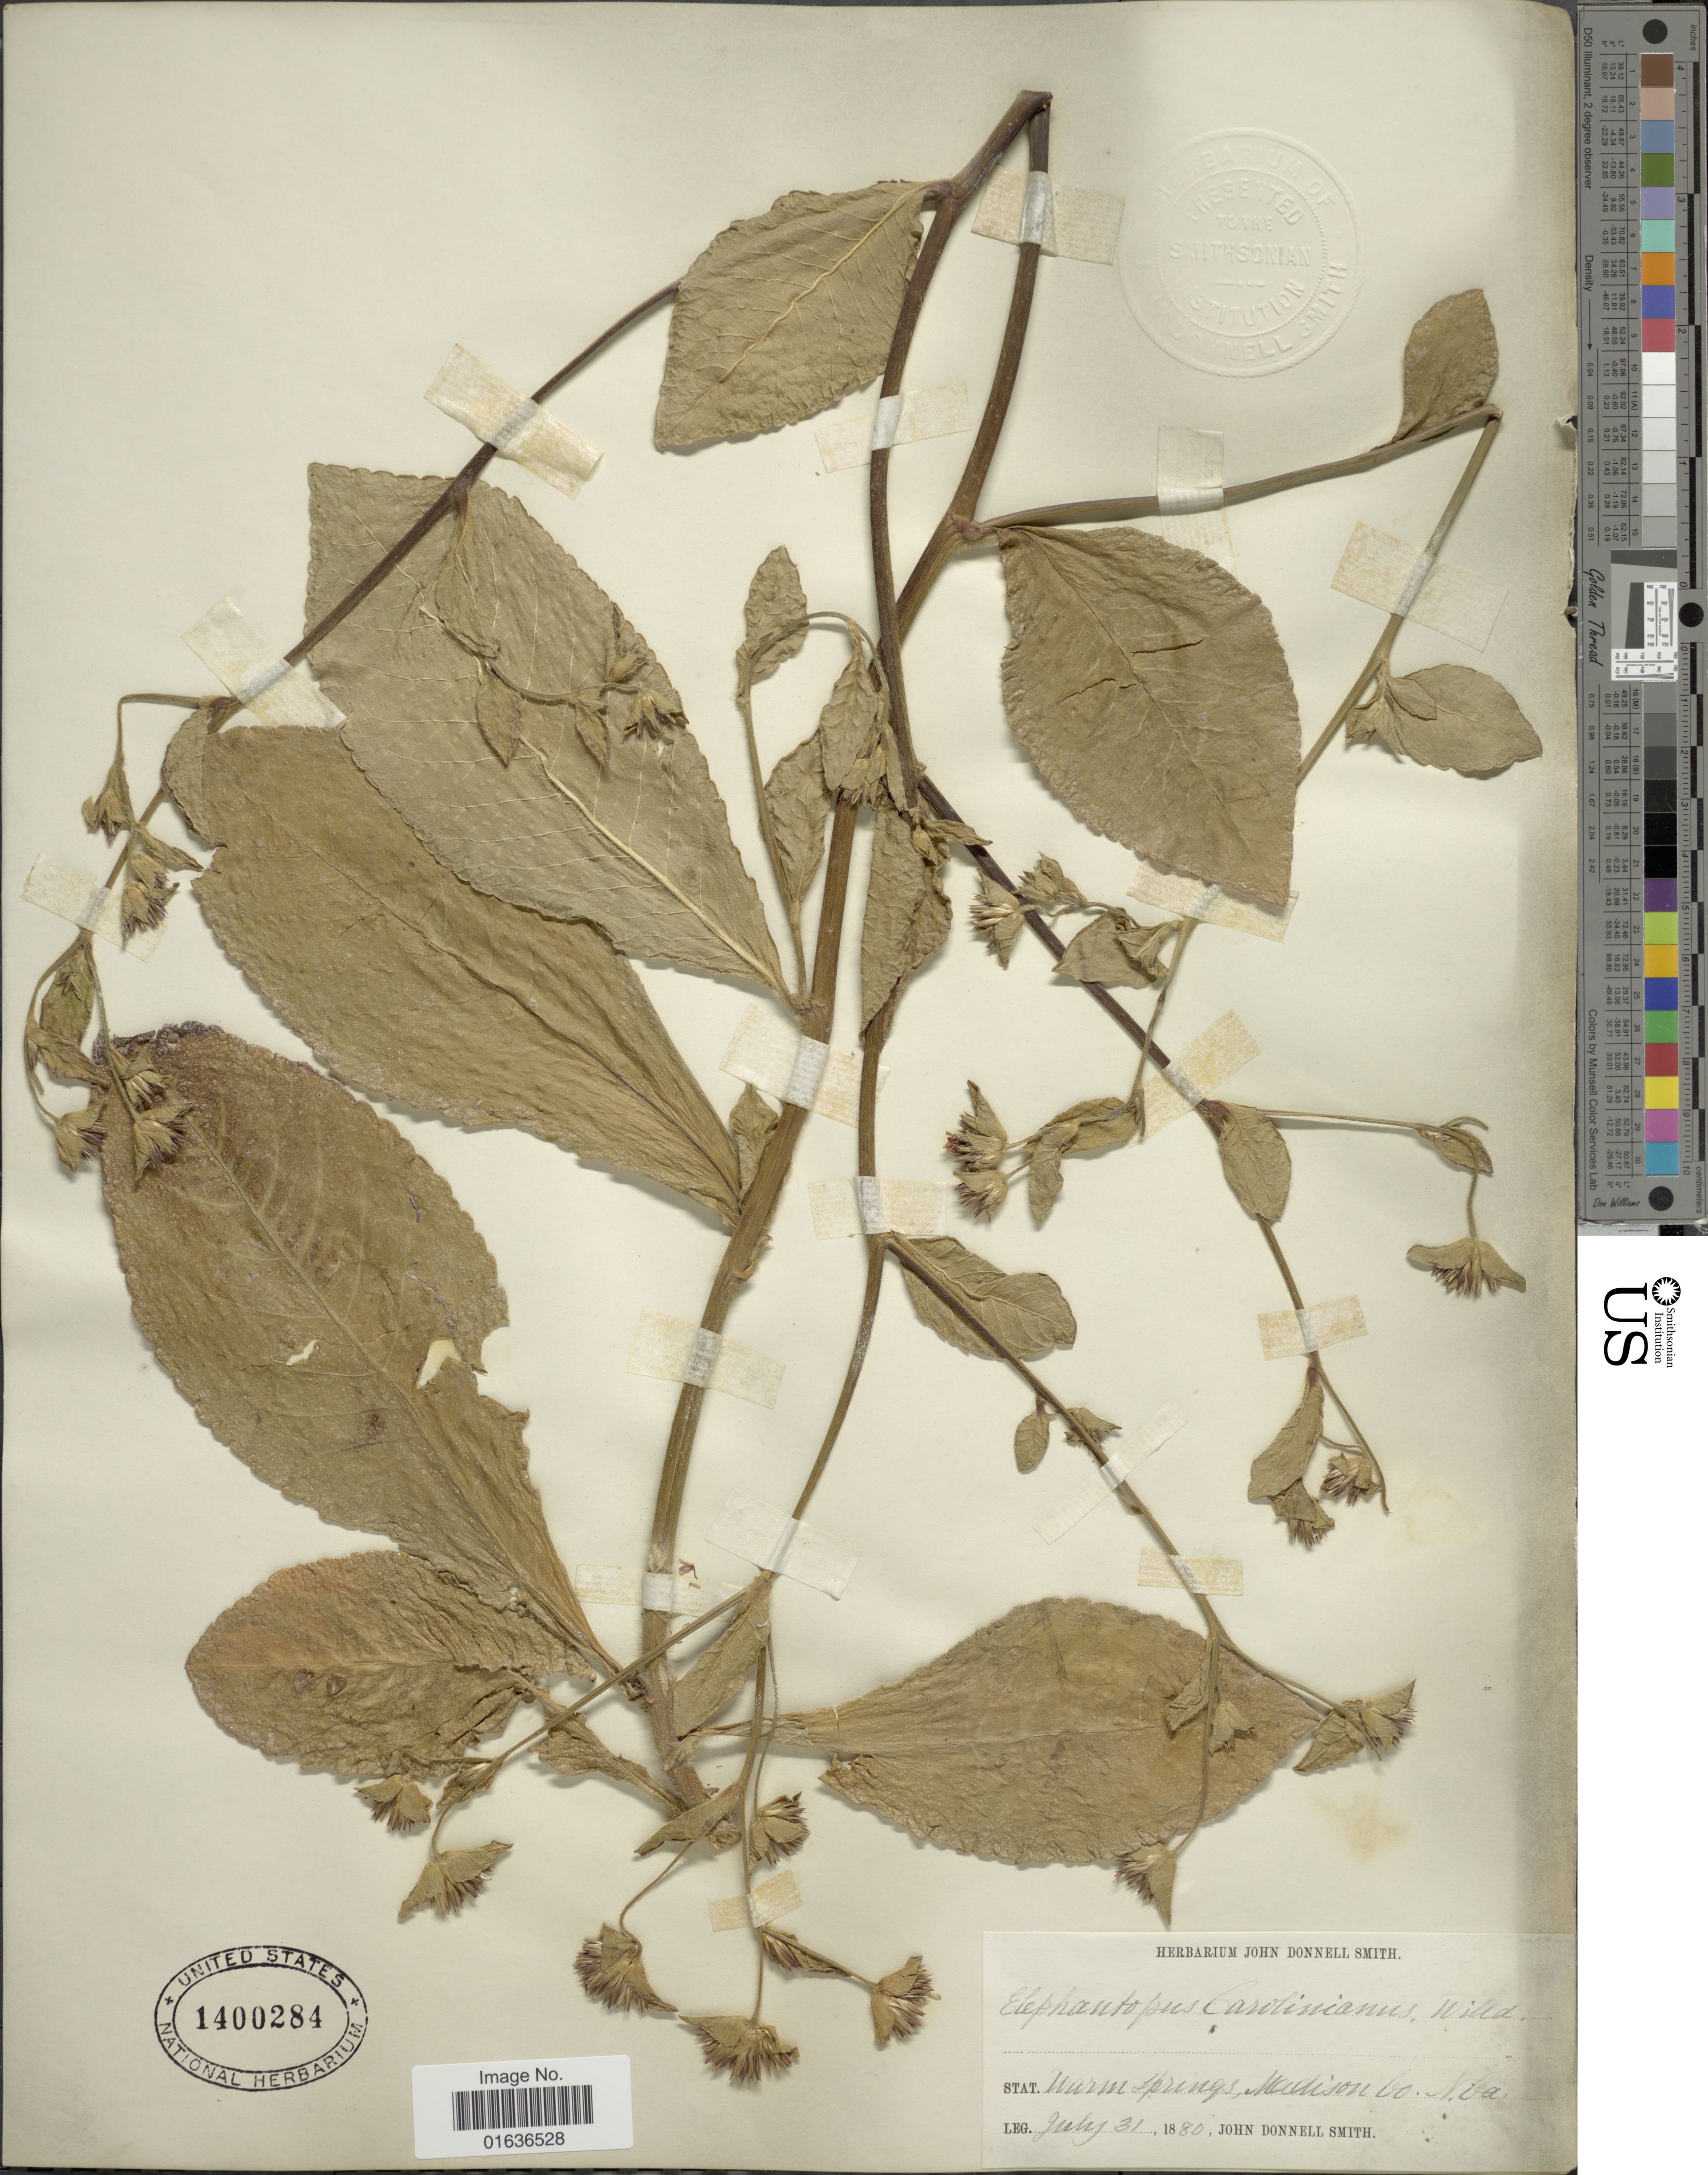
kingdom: Plantae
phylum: Tracheophyta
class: Magnoliopsida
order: Asterales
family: Asteraceae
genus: Elephantopus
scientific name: Elephantopus carolinianus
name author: Raeusch.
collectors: J. Donnell Smith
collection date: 1880-07-31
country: United States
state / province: North Carolina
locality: Warm Springs, Madion Co.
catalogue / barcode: US 1400284